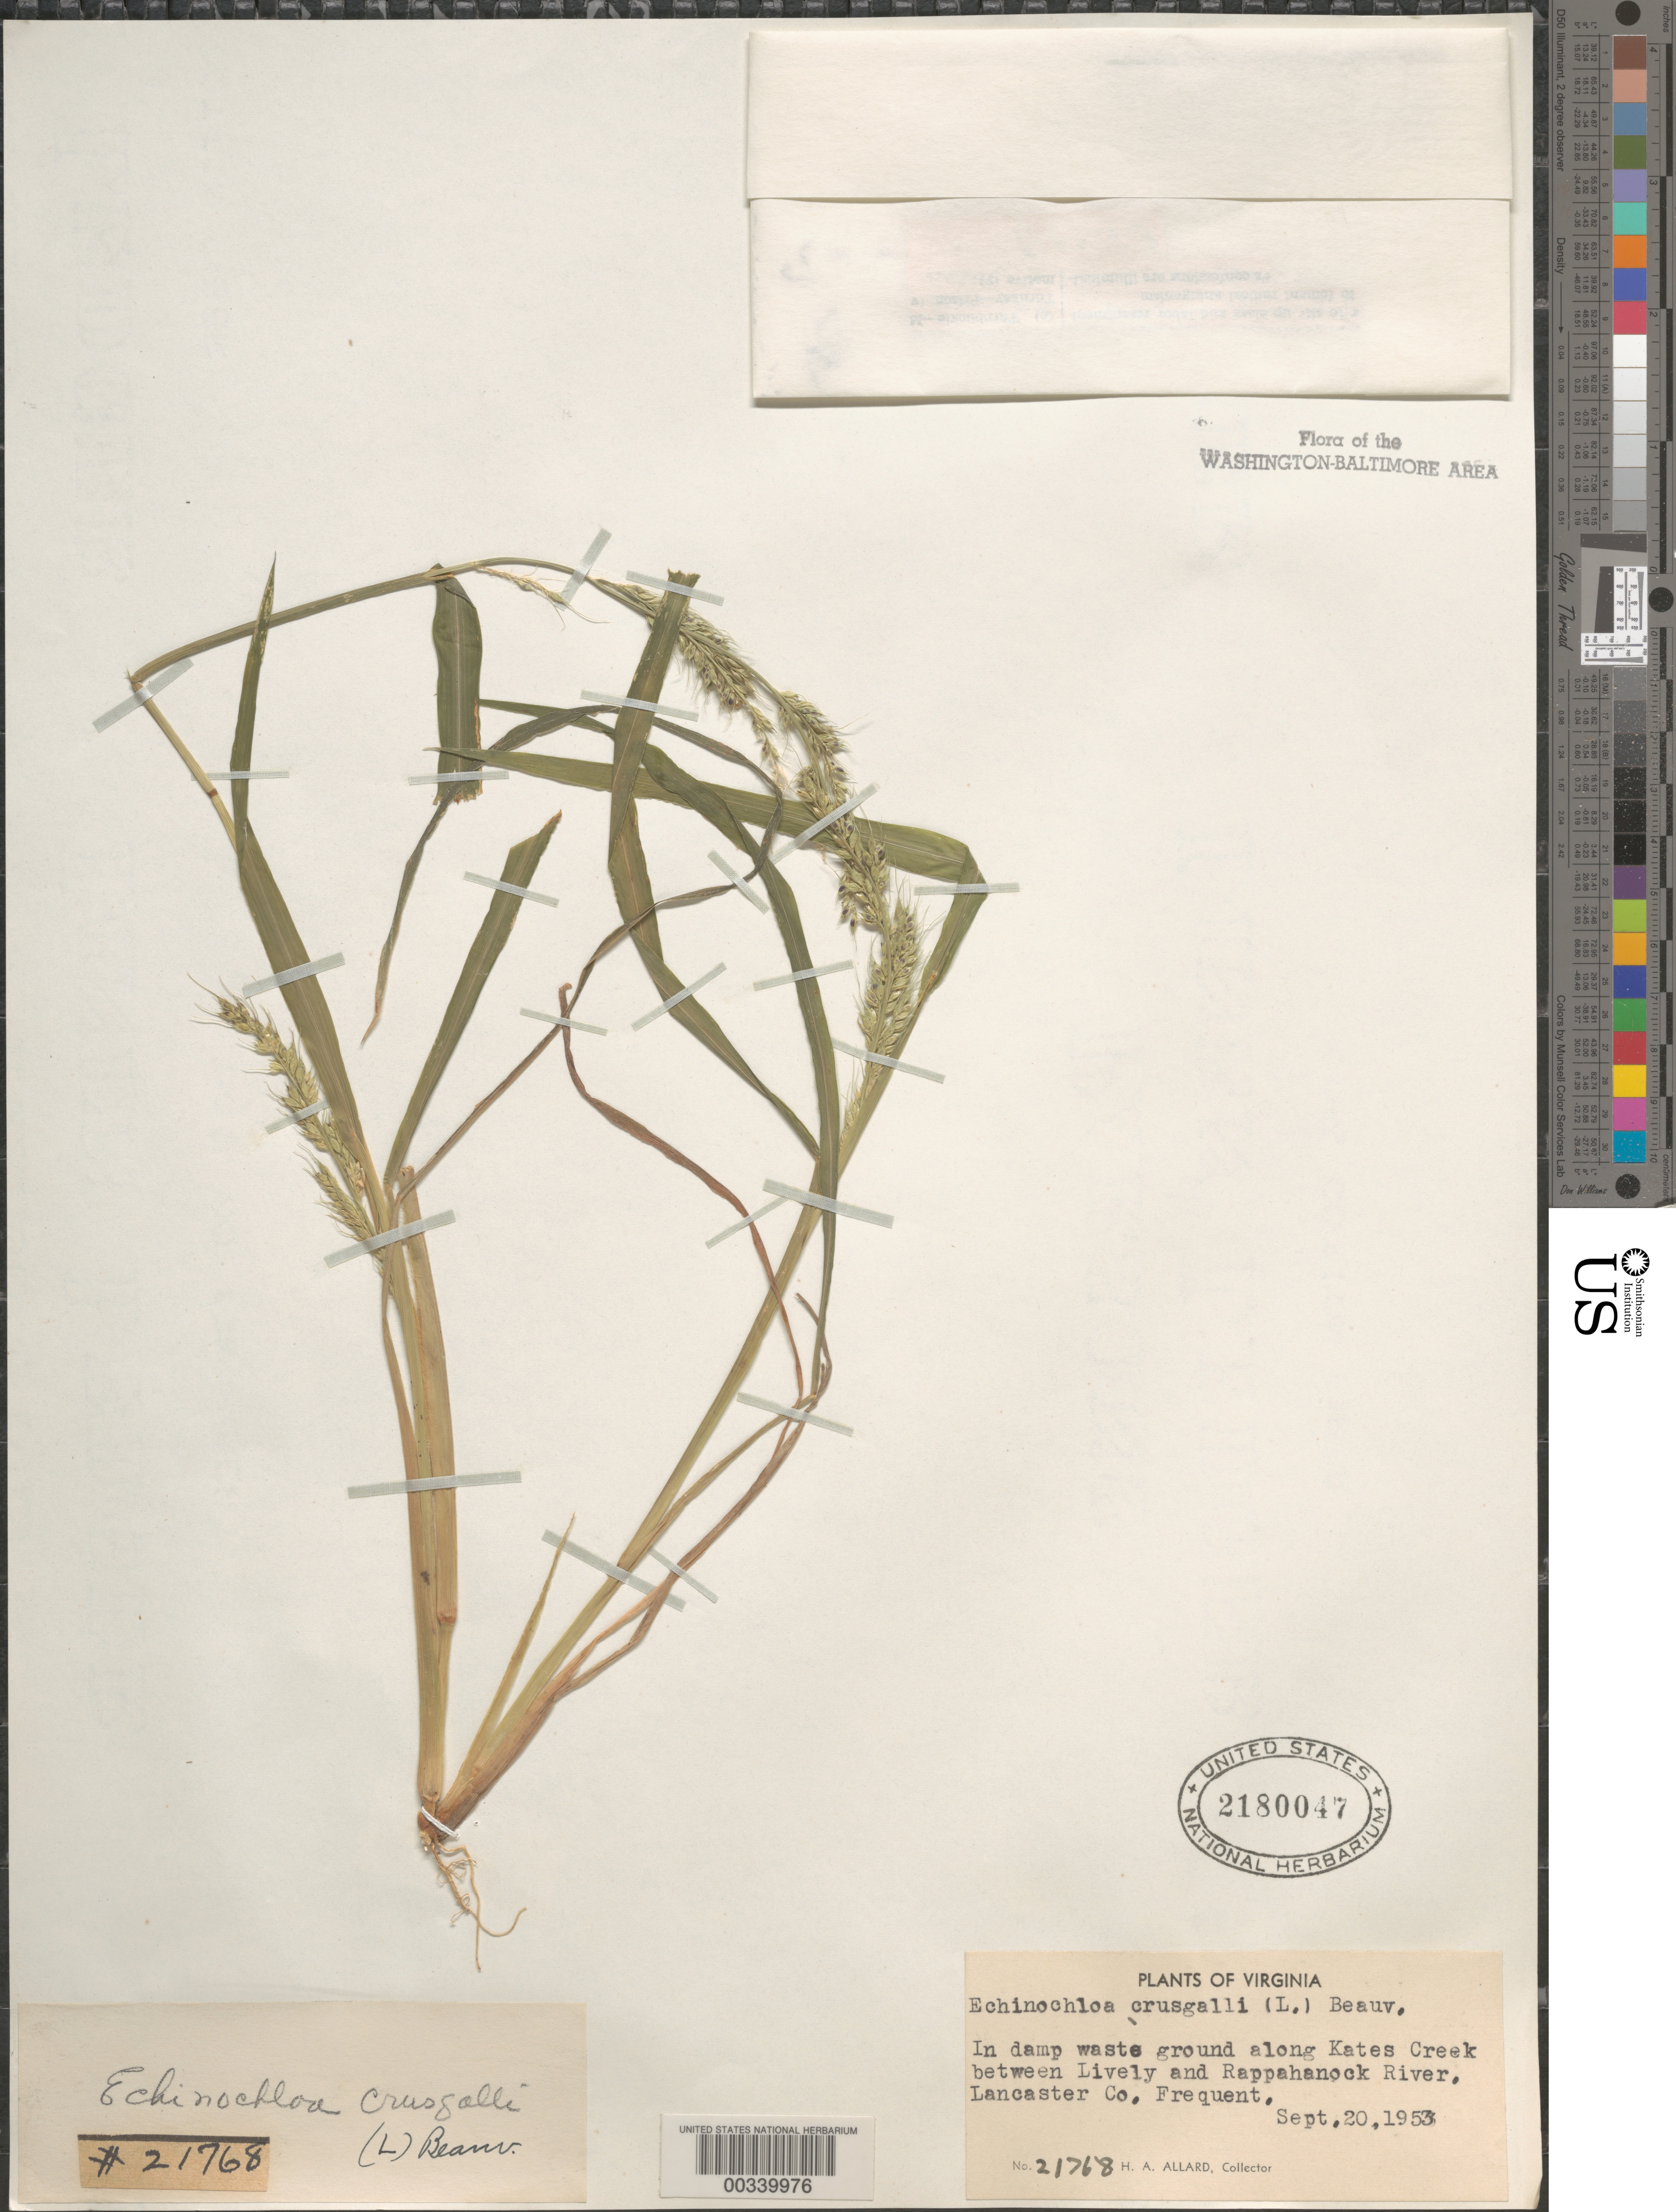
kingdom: Plantae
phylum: Tracheophyta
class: Liliopsida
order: Poales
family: Poaceae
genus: Echinochloa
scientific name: Echinochloa crus-galli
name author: (L.) P. Beauv.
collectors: H. A. Allard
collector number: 21768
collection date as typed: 20 Sep 1953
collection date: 1953-09-20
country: United States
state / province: Virginia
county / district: Lancaster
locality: Kates Creek between Lively and Rappahannock River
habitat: In damp waste ground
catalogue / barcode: US 2180047